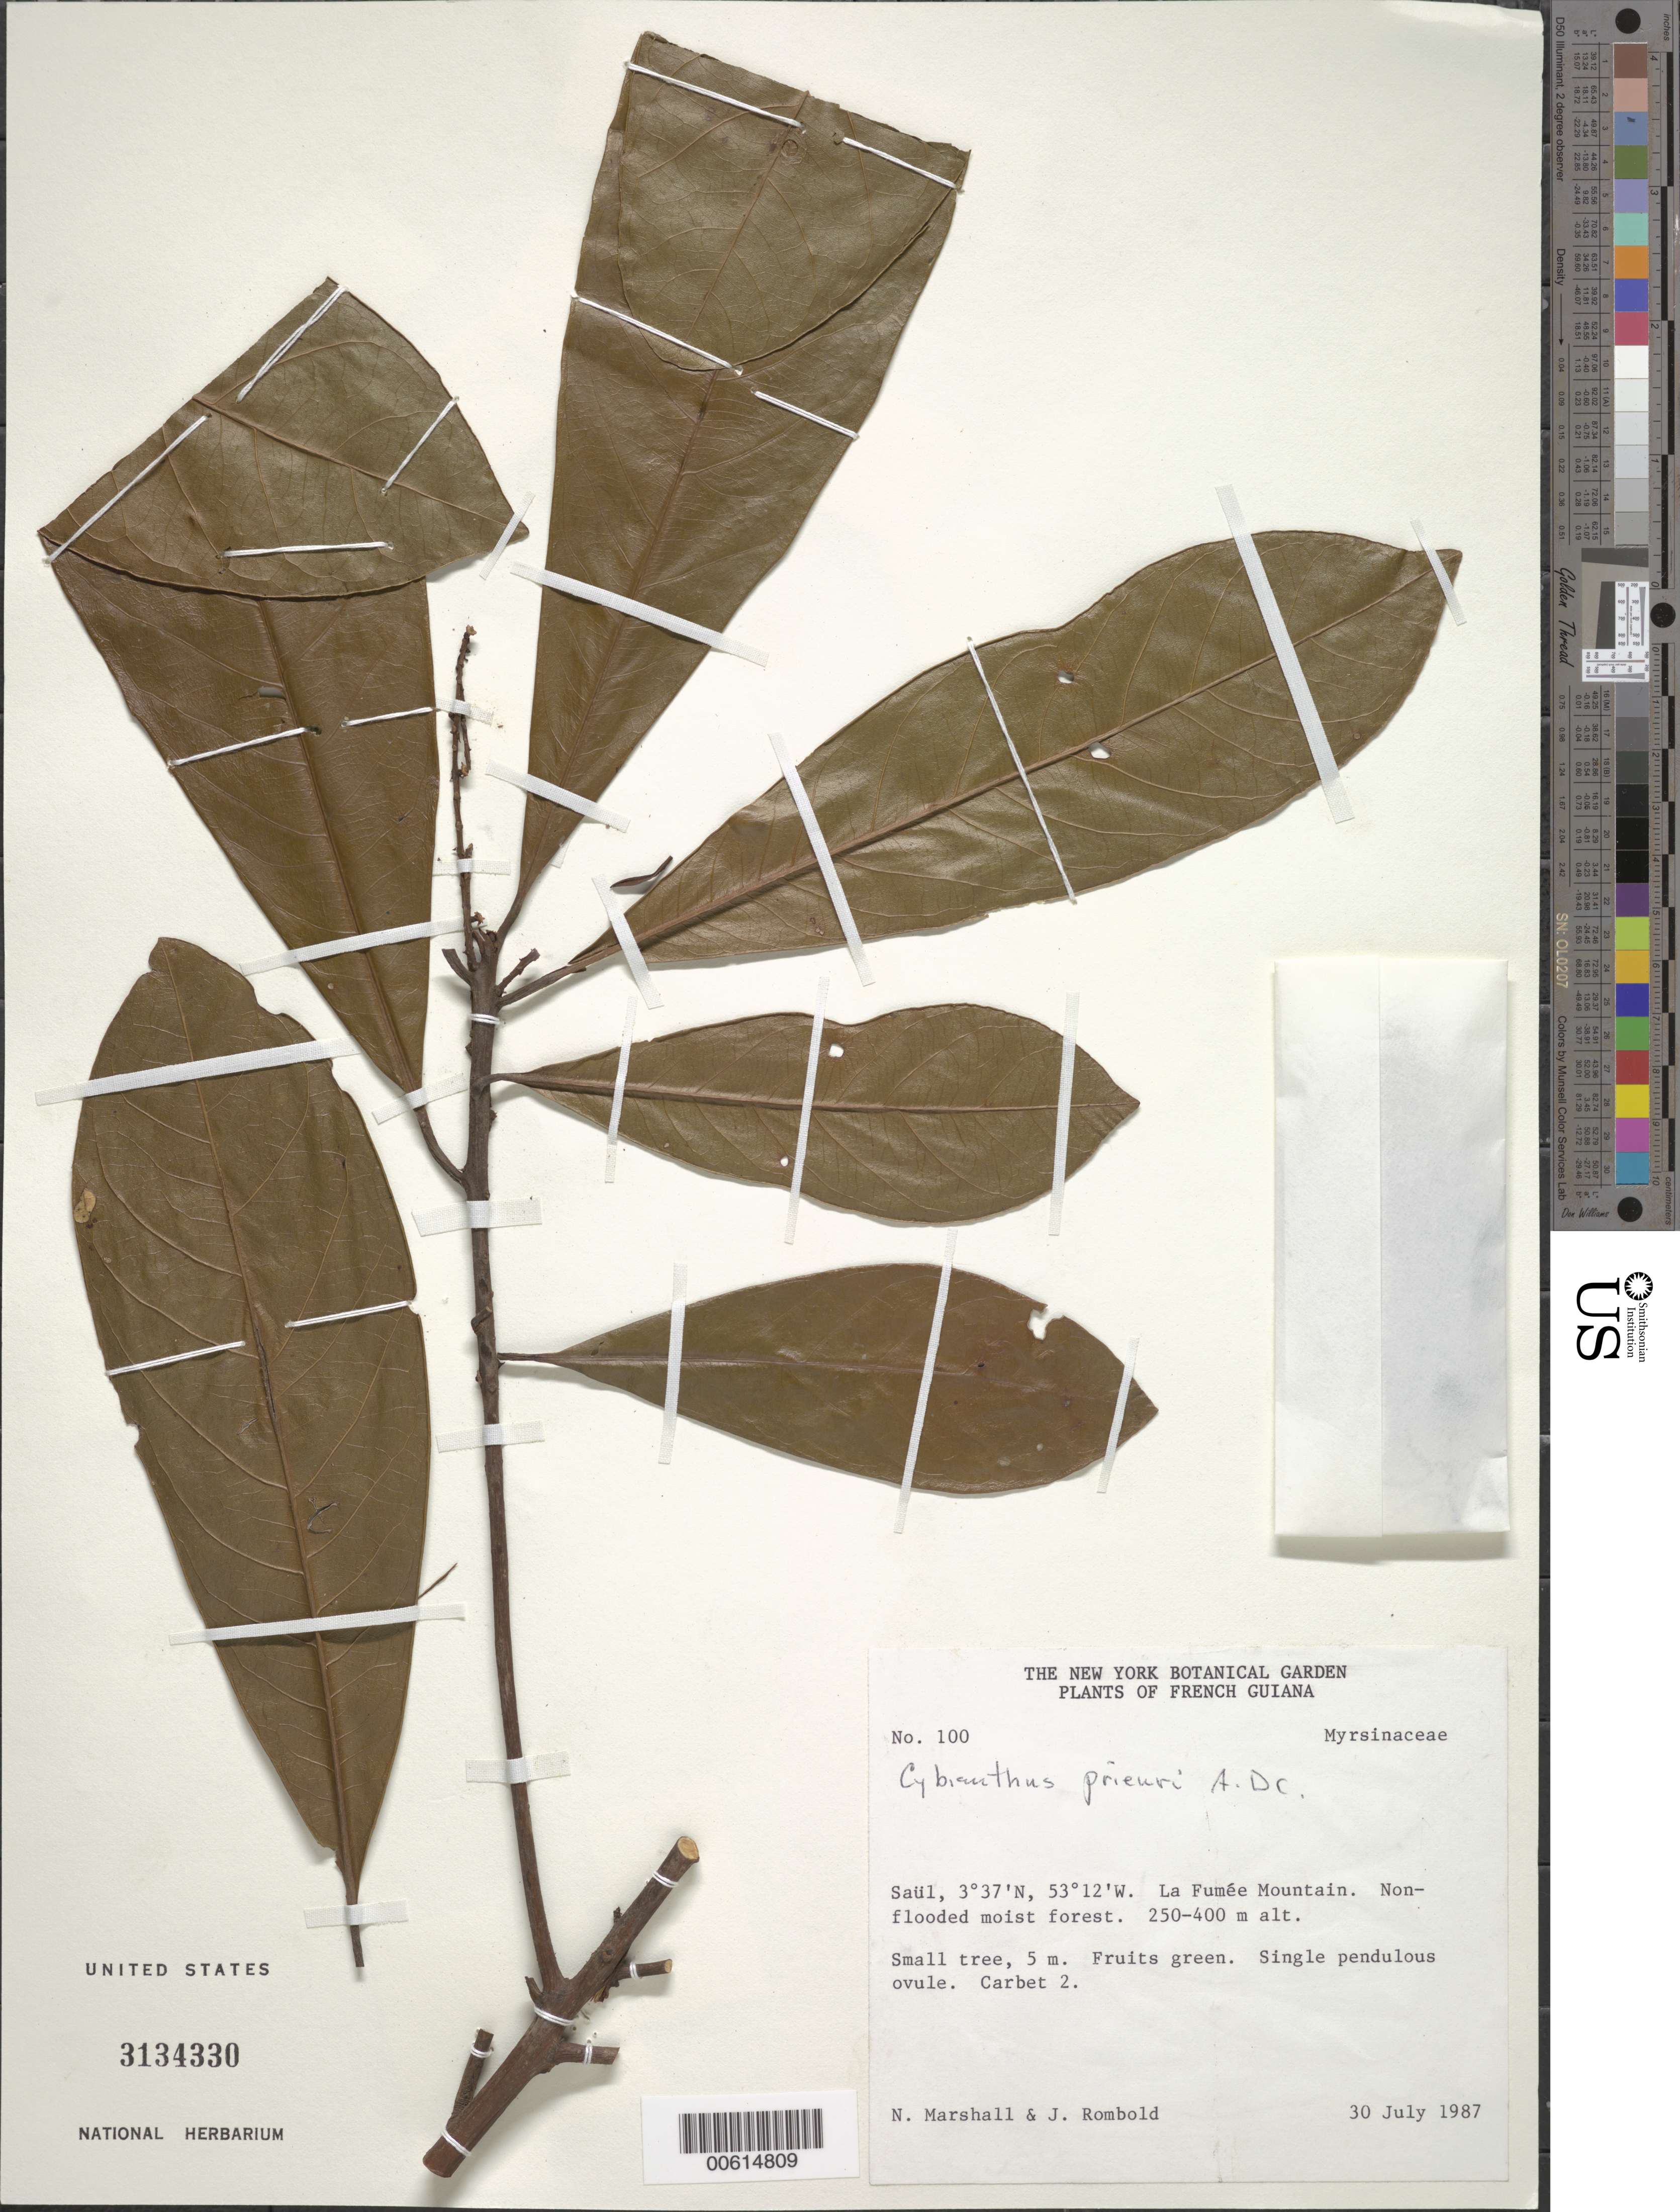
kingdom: Plantae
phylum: Tracheophyta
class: Magnoliopsida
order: Ericales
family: Primulaceae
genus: Cybianthus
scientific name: Cybianthus prieurii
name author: A. DC.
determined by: Pipoly, J. J., III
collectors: N. Marshall & J. Rombold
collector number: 100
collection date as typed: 30-Jul-87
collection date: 1987-07-30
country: French Guiana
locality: Saül, La Fumée Niybtaub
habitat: Nonflooded moist forest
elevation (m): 200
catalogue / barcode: US 3134330